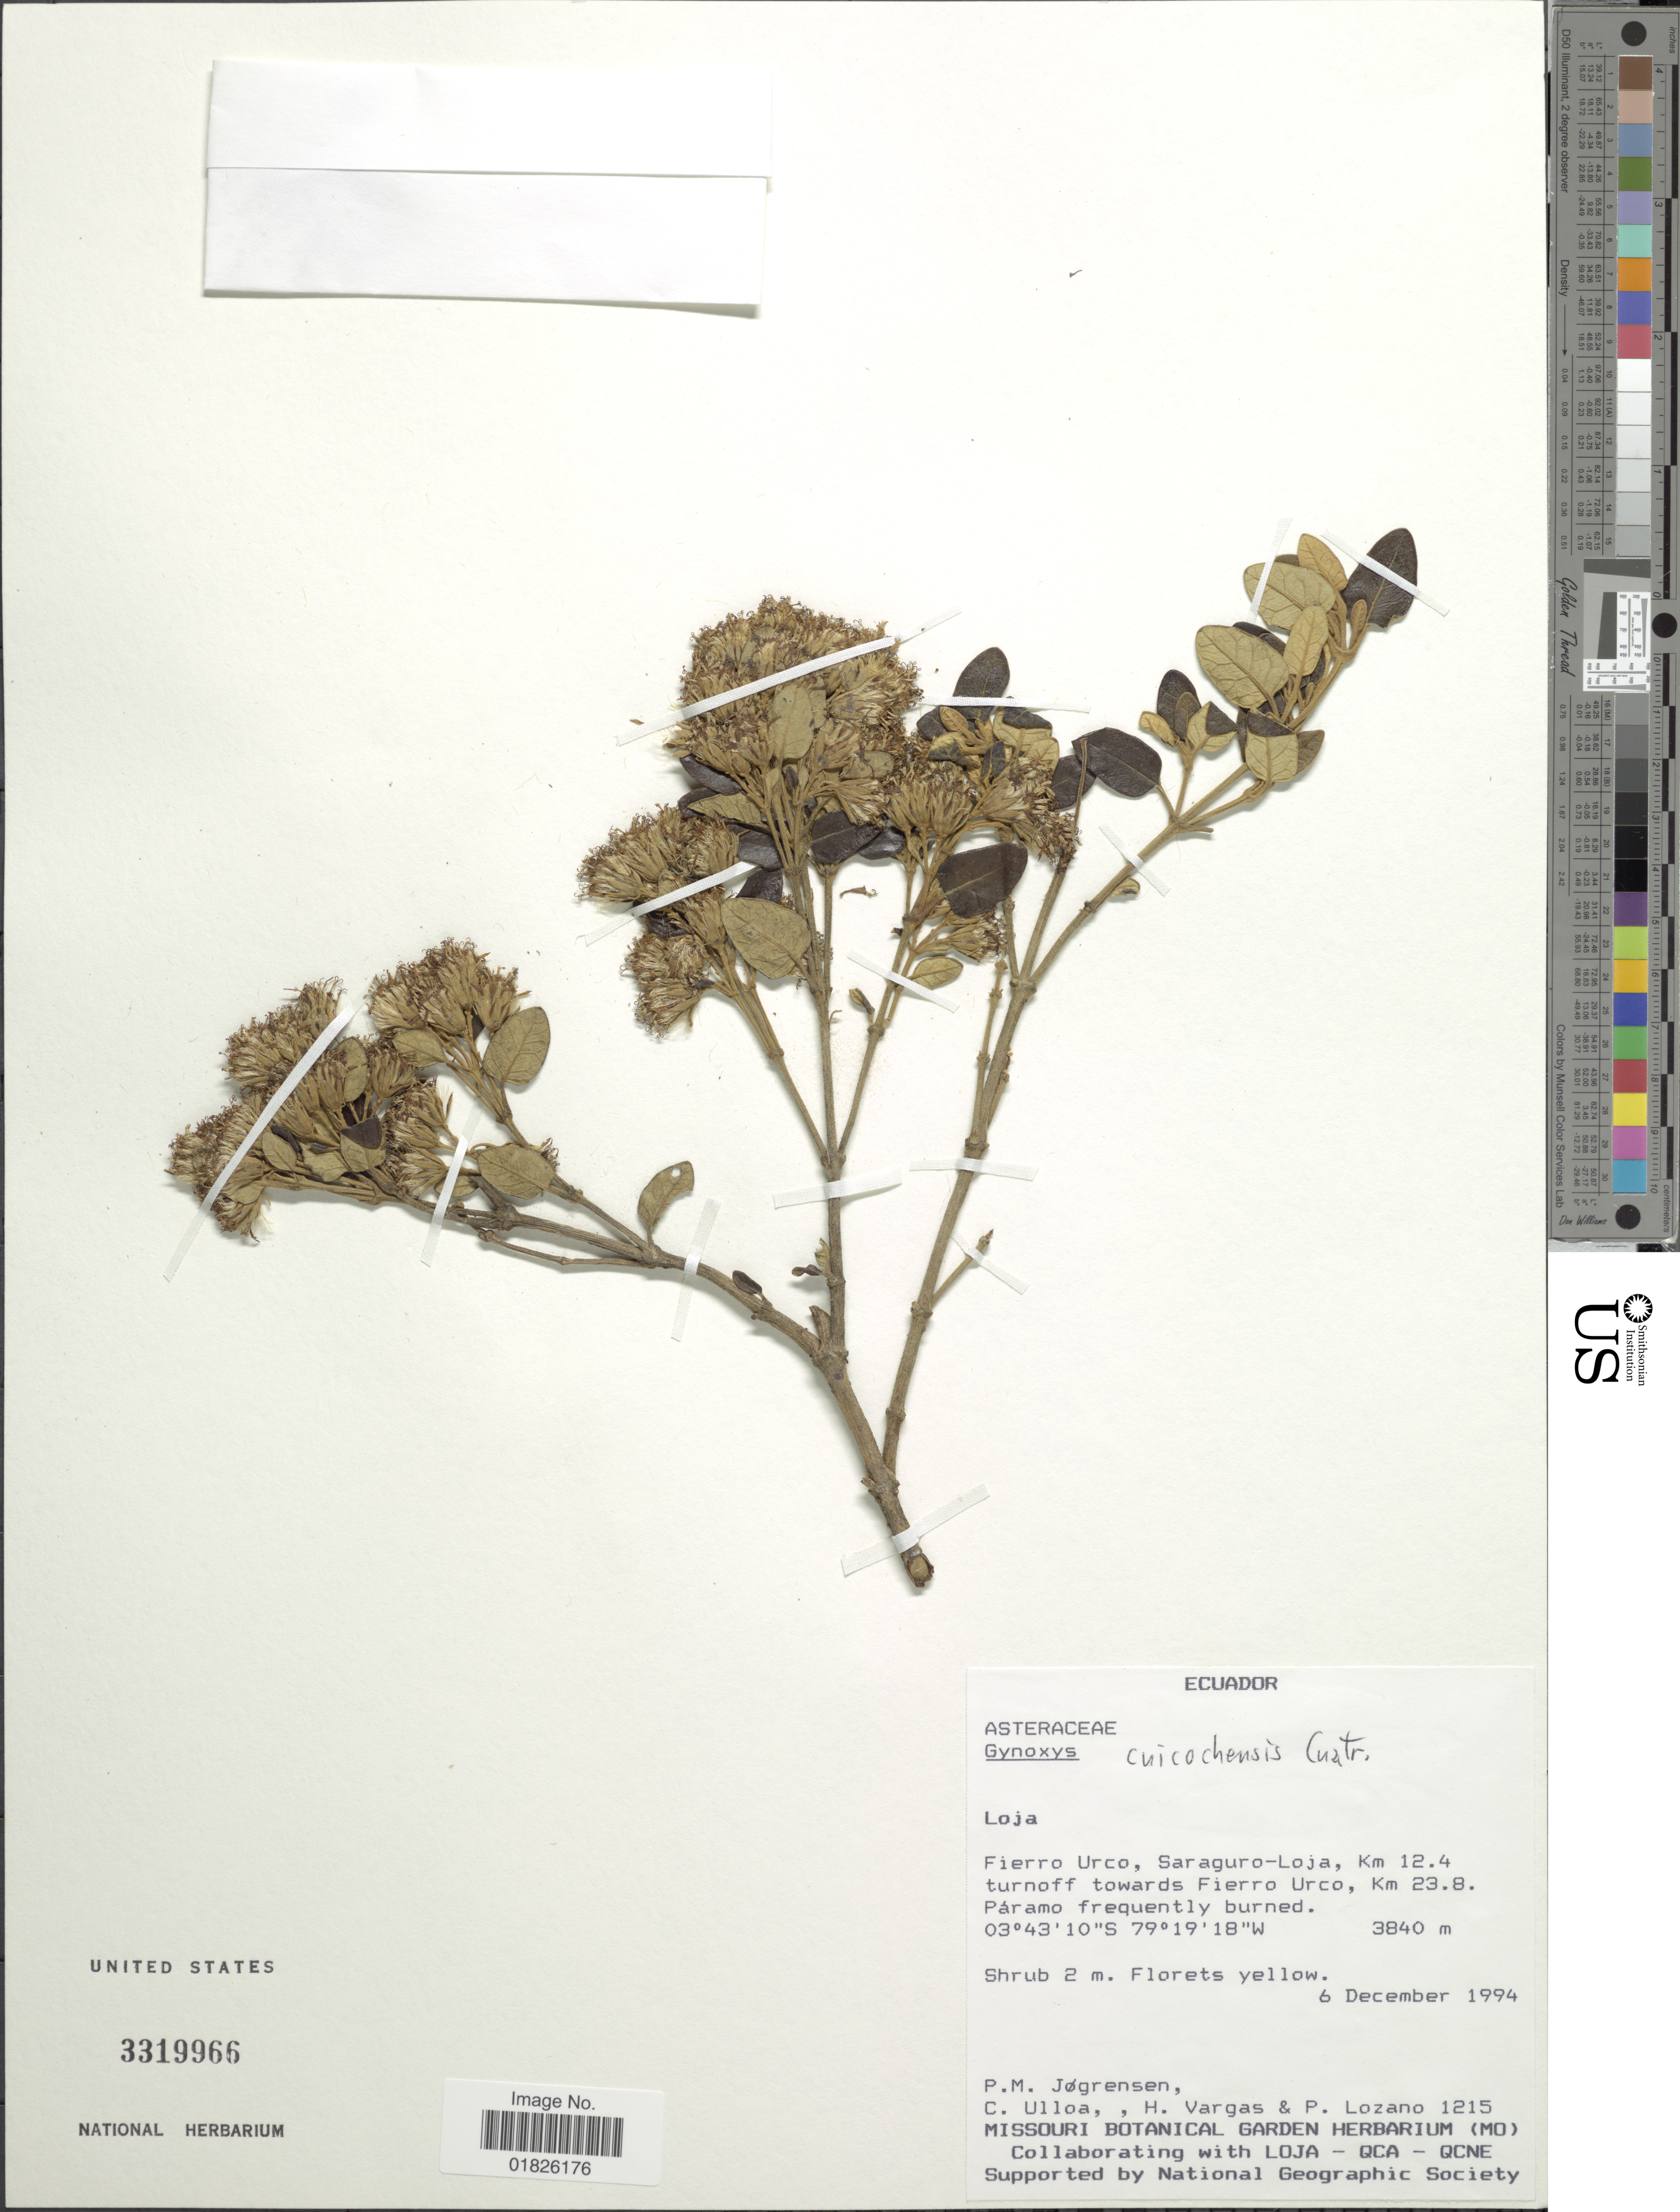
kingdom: Plantae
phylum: Tracheophyta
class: Magnoliopsida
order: Asterales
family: Asteraceae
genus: Gynoxys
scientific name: Gynoxys cuicochensis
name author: Cuatrec.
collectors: P. Jørgensen, C. Ulloa, H. Vargas & P. Lozano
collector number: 1215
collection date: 1994-12-06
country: Ecuador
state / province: Loja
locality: Fierro Urco, Saraguro-Loja, Km 12.4 turnoff towards Fierro Urco,Km 23.8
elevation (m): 6840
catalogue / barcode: US 3319966